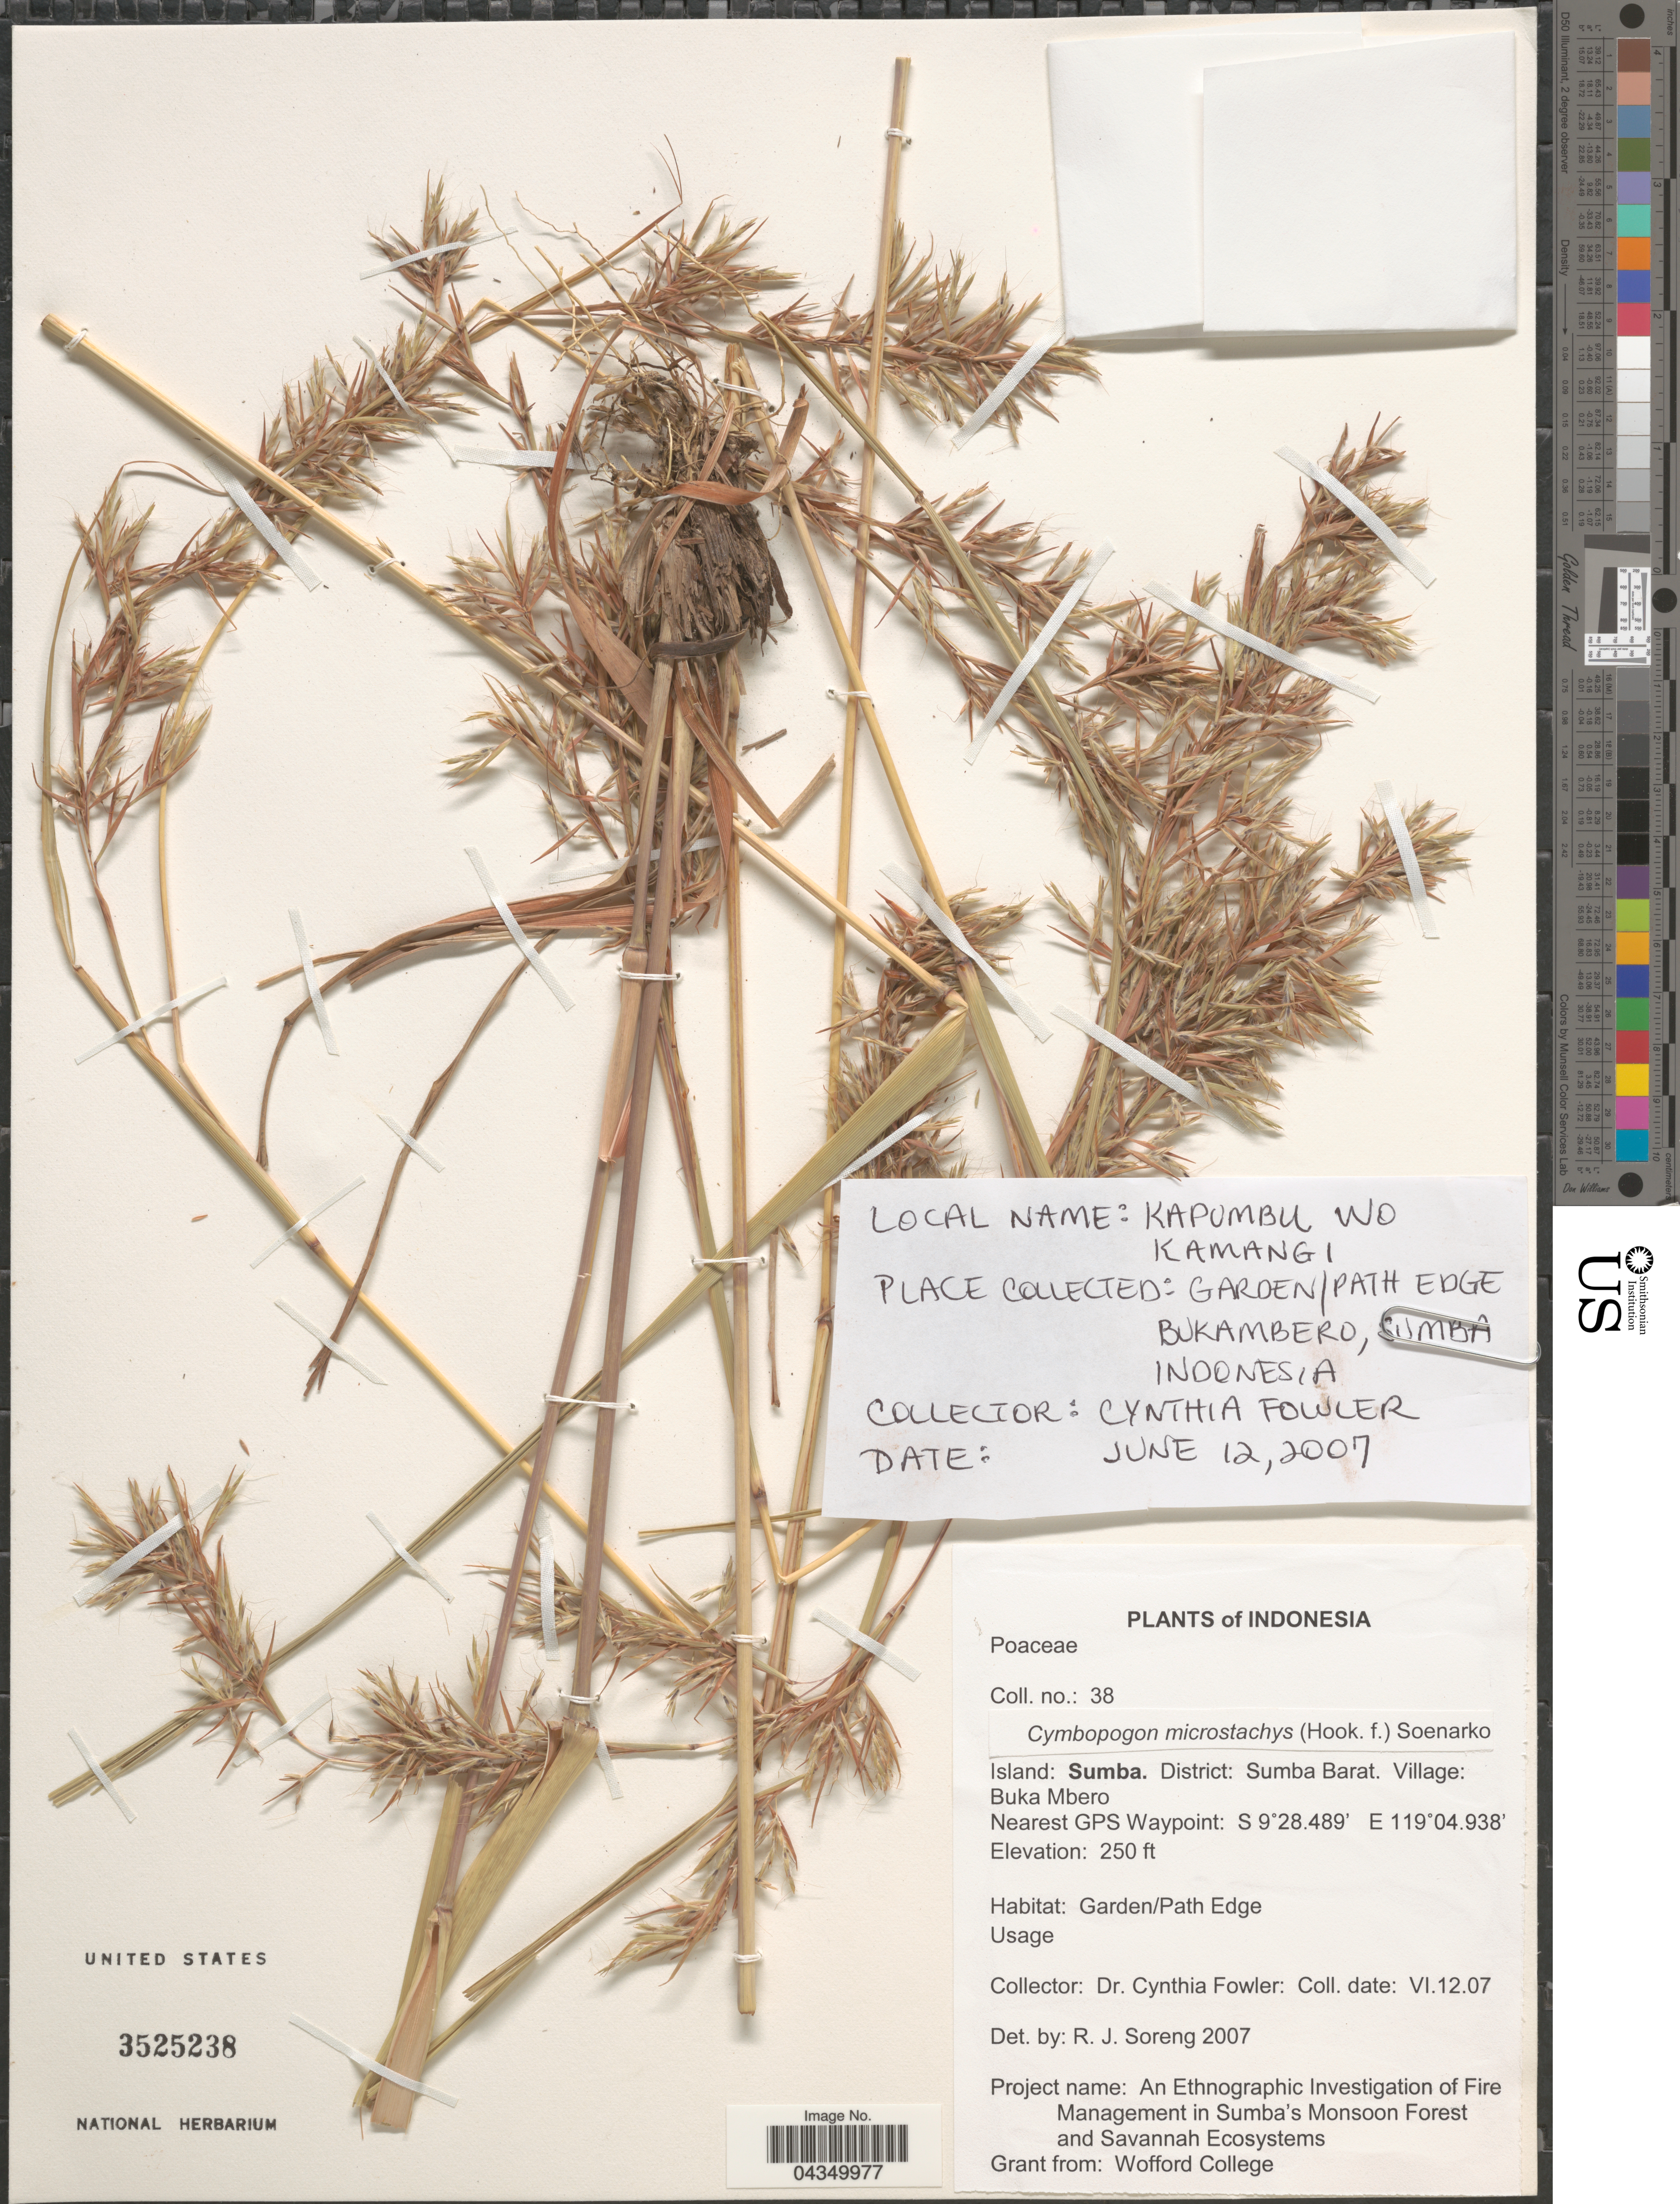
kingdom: Plantae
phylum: Tracheophyta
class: Liliopsida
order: Poales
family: Poaceae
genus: Cymbopogon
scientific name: Cymbopogon microstachys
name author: (Hook. f.) Soenarko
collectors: C. Fowler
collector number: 38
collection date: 2007-06-12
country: Indonesia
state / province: Nusa Tenggara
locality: Island: Sumba. District: Sumba Barat. Village: Buka Mbero. Garden/Path Edge.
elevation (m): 76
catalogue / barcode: US 3525238